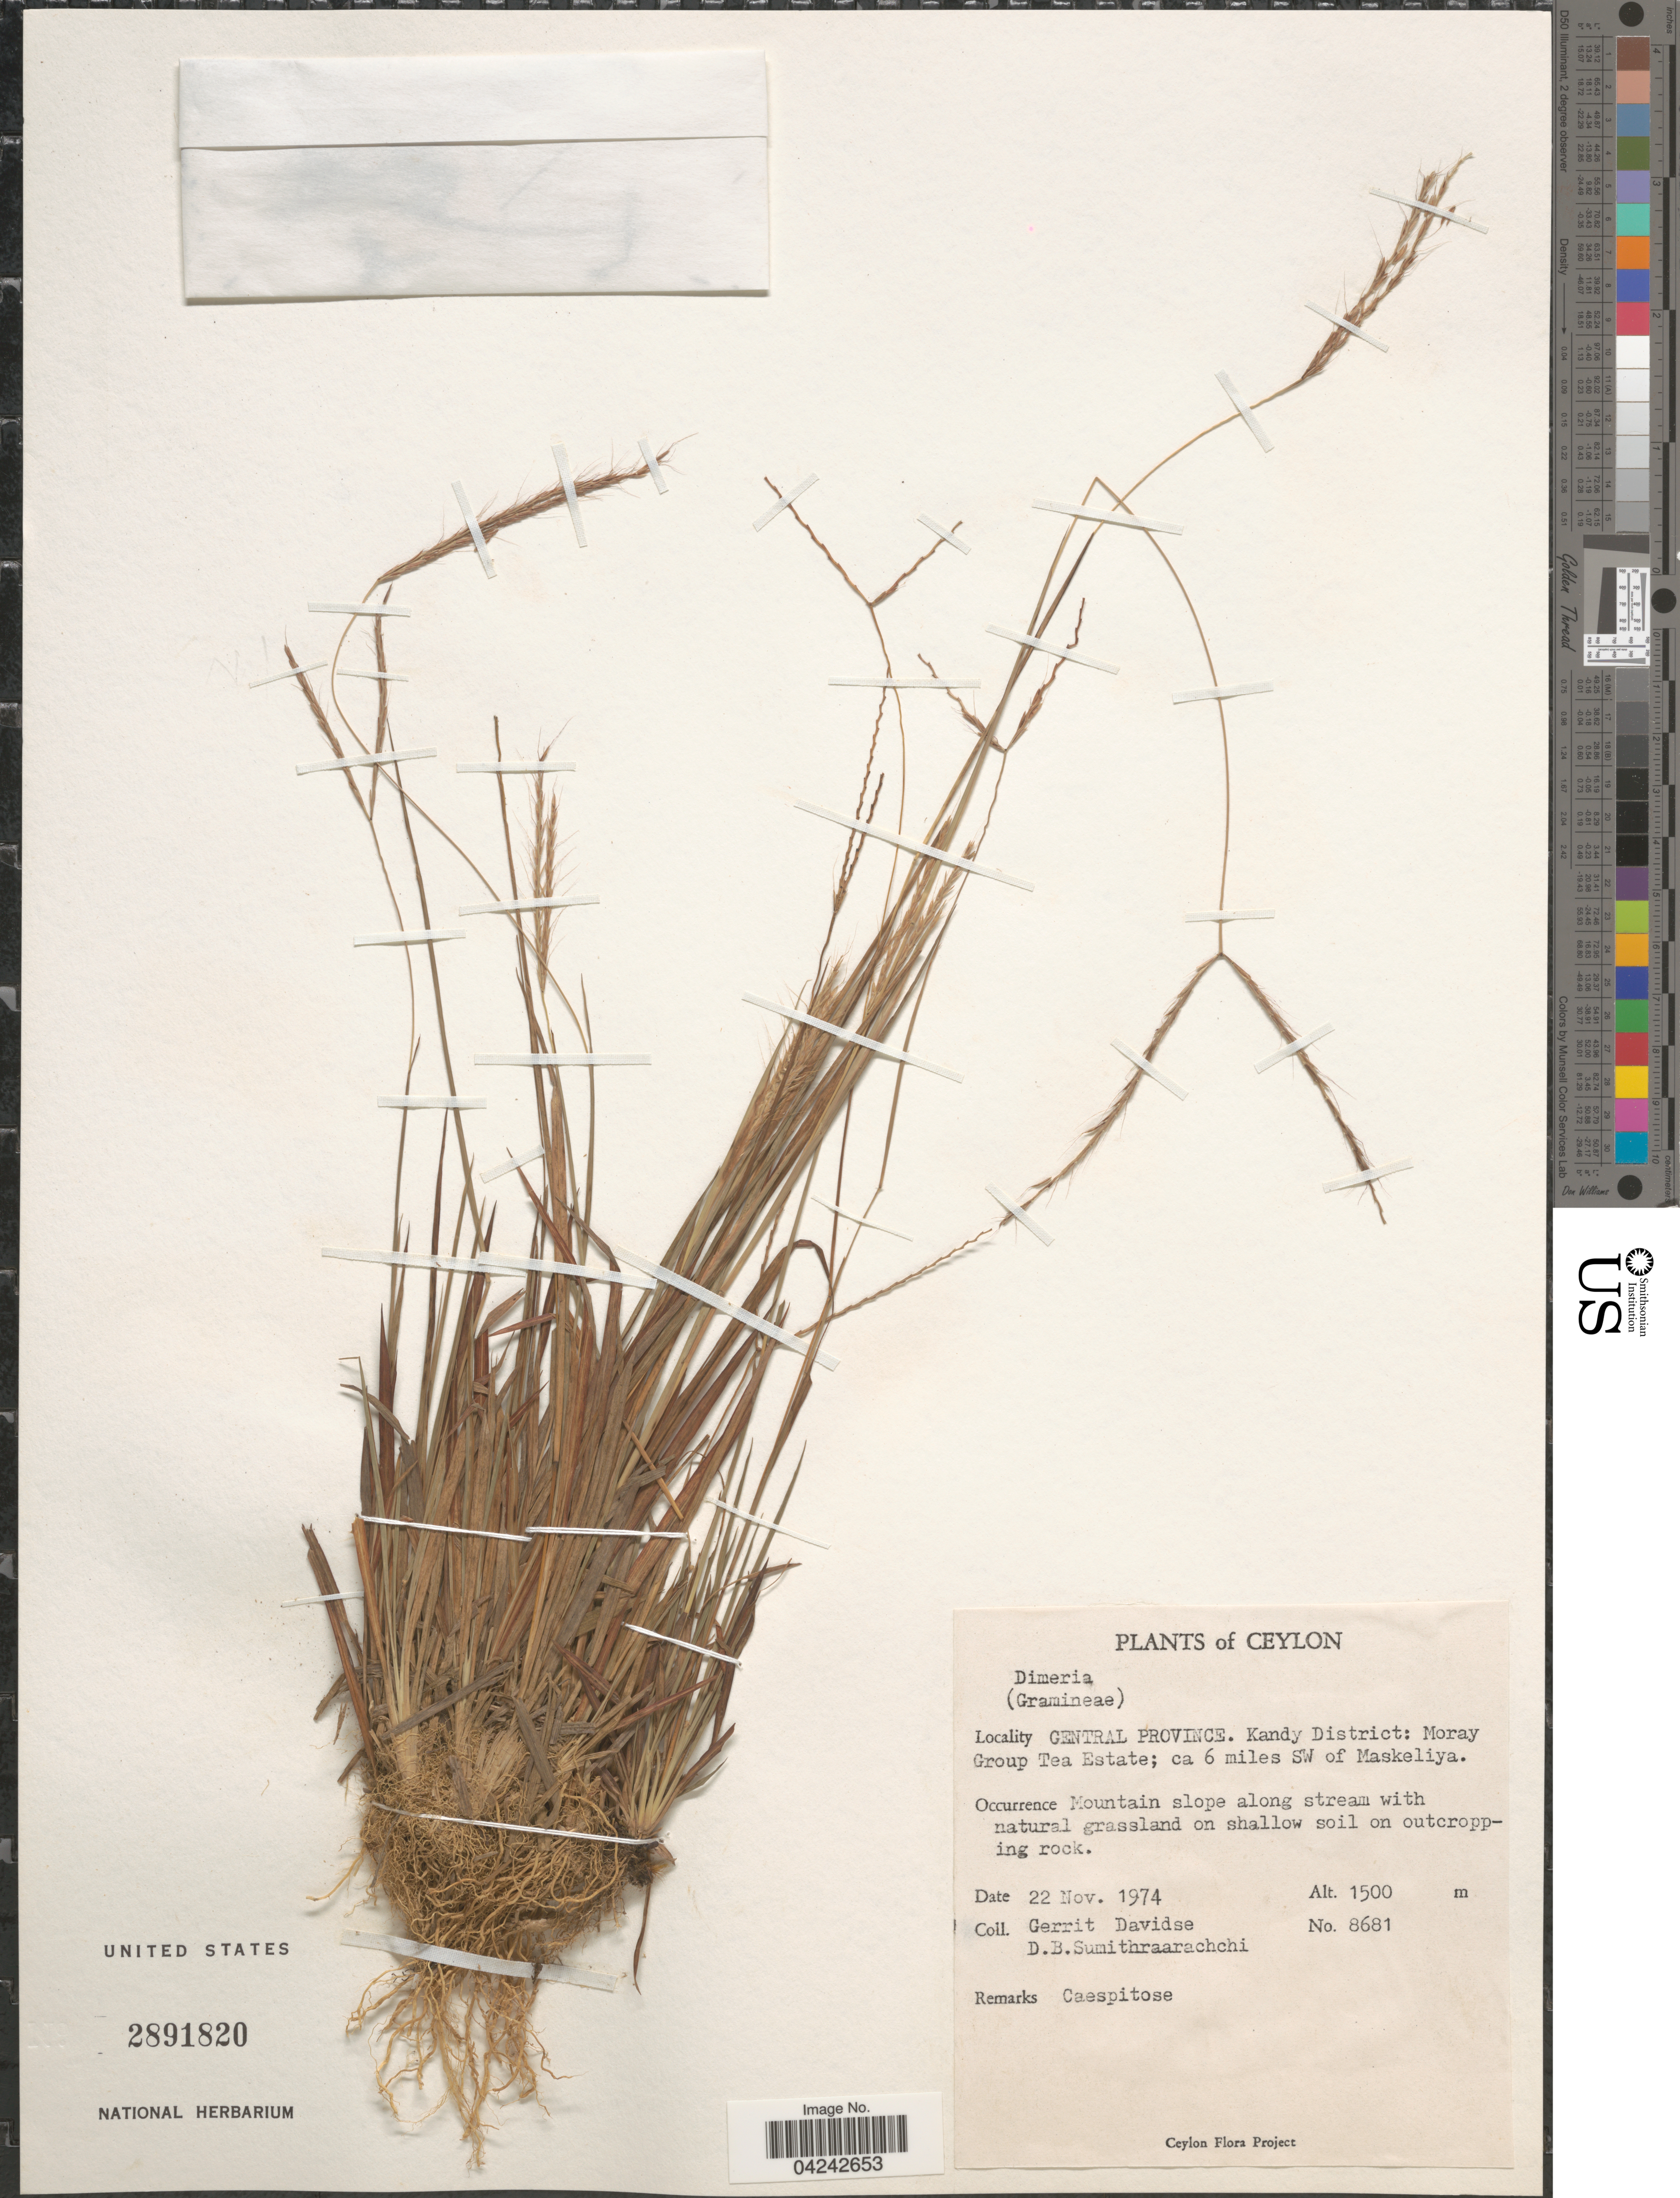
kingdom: Plantae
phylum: Tracheophyta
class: Liliopsida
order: Poales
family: Poaceae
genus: Dimeria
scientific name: Dimeria sp.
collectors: G. Davidse & D. B. Sumithraarachchi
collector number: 8681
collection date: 1974-11-22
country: Sri Lanka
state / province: Central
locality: Ceylon. Kandy District: Moray Group Tea Estate; ca 6 miles SW of Maskeliya.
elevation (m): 1500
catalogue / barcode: US 2891820